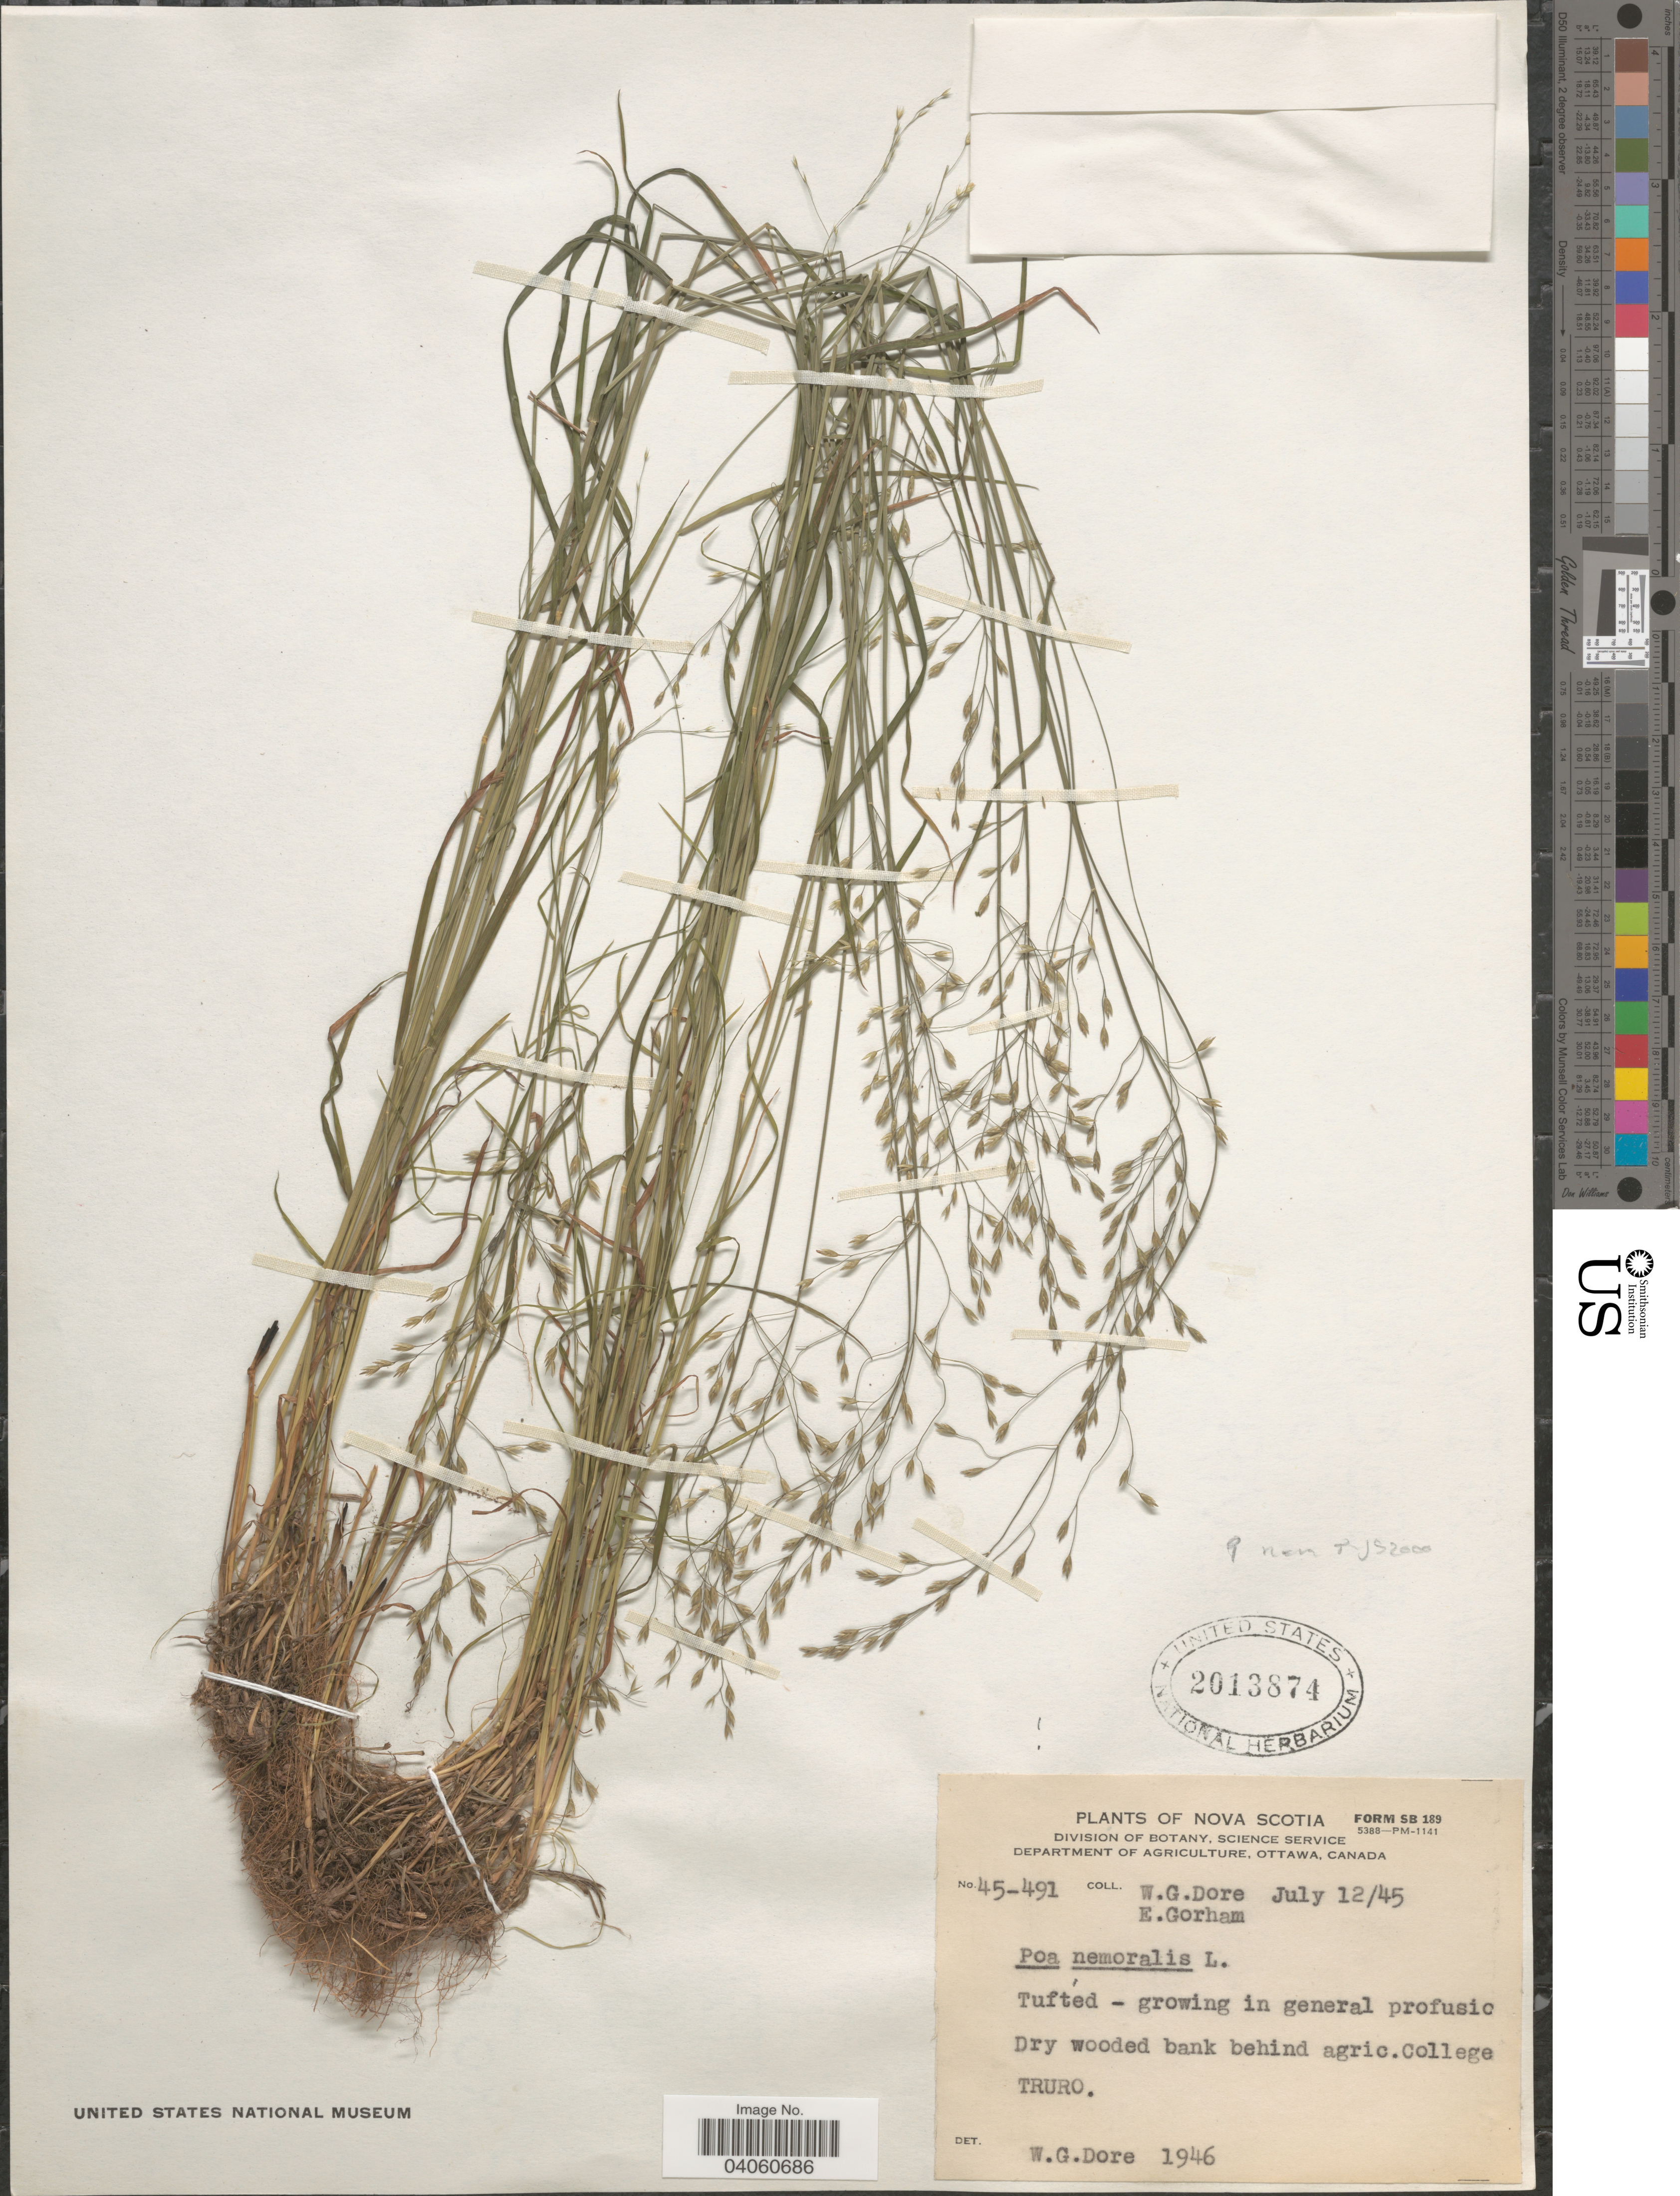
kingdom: Plantae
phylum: Tracheophyta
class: Liliopsida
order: Poales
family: Poaceae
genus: Poa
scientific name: Poa nemoralis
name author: L.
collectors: W. Dore & E. Gorham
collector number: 45-491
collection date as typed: Transcribed d/m/y: 12/7/45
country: Canada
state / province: Nova Scotia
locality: Dry wooded bank behind agric. College. Truro.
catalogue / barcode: US 2013874